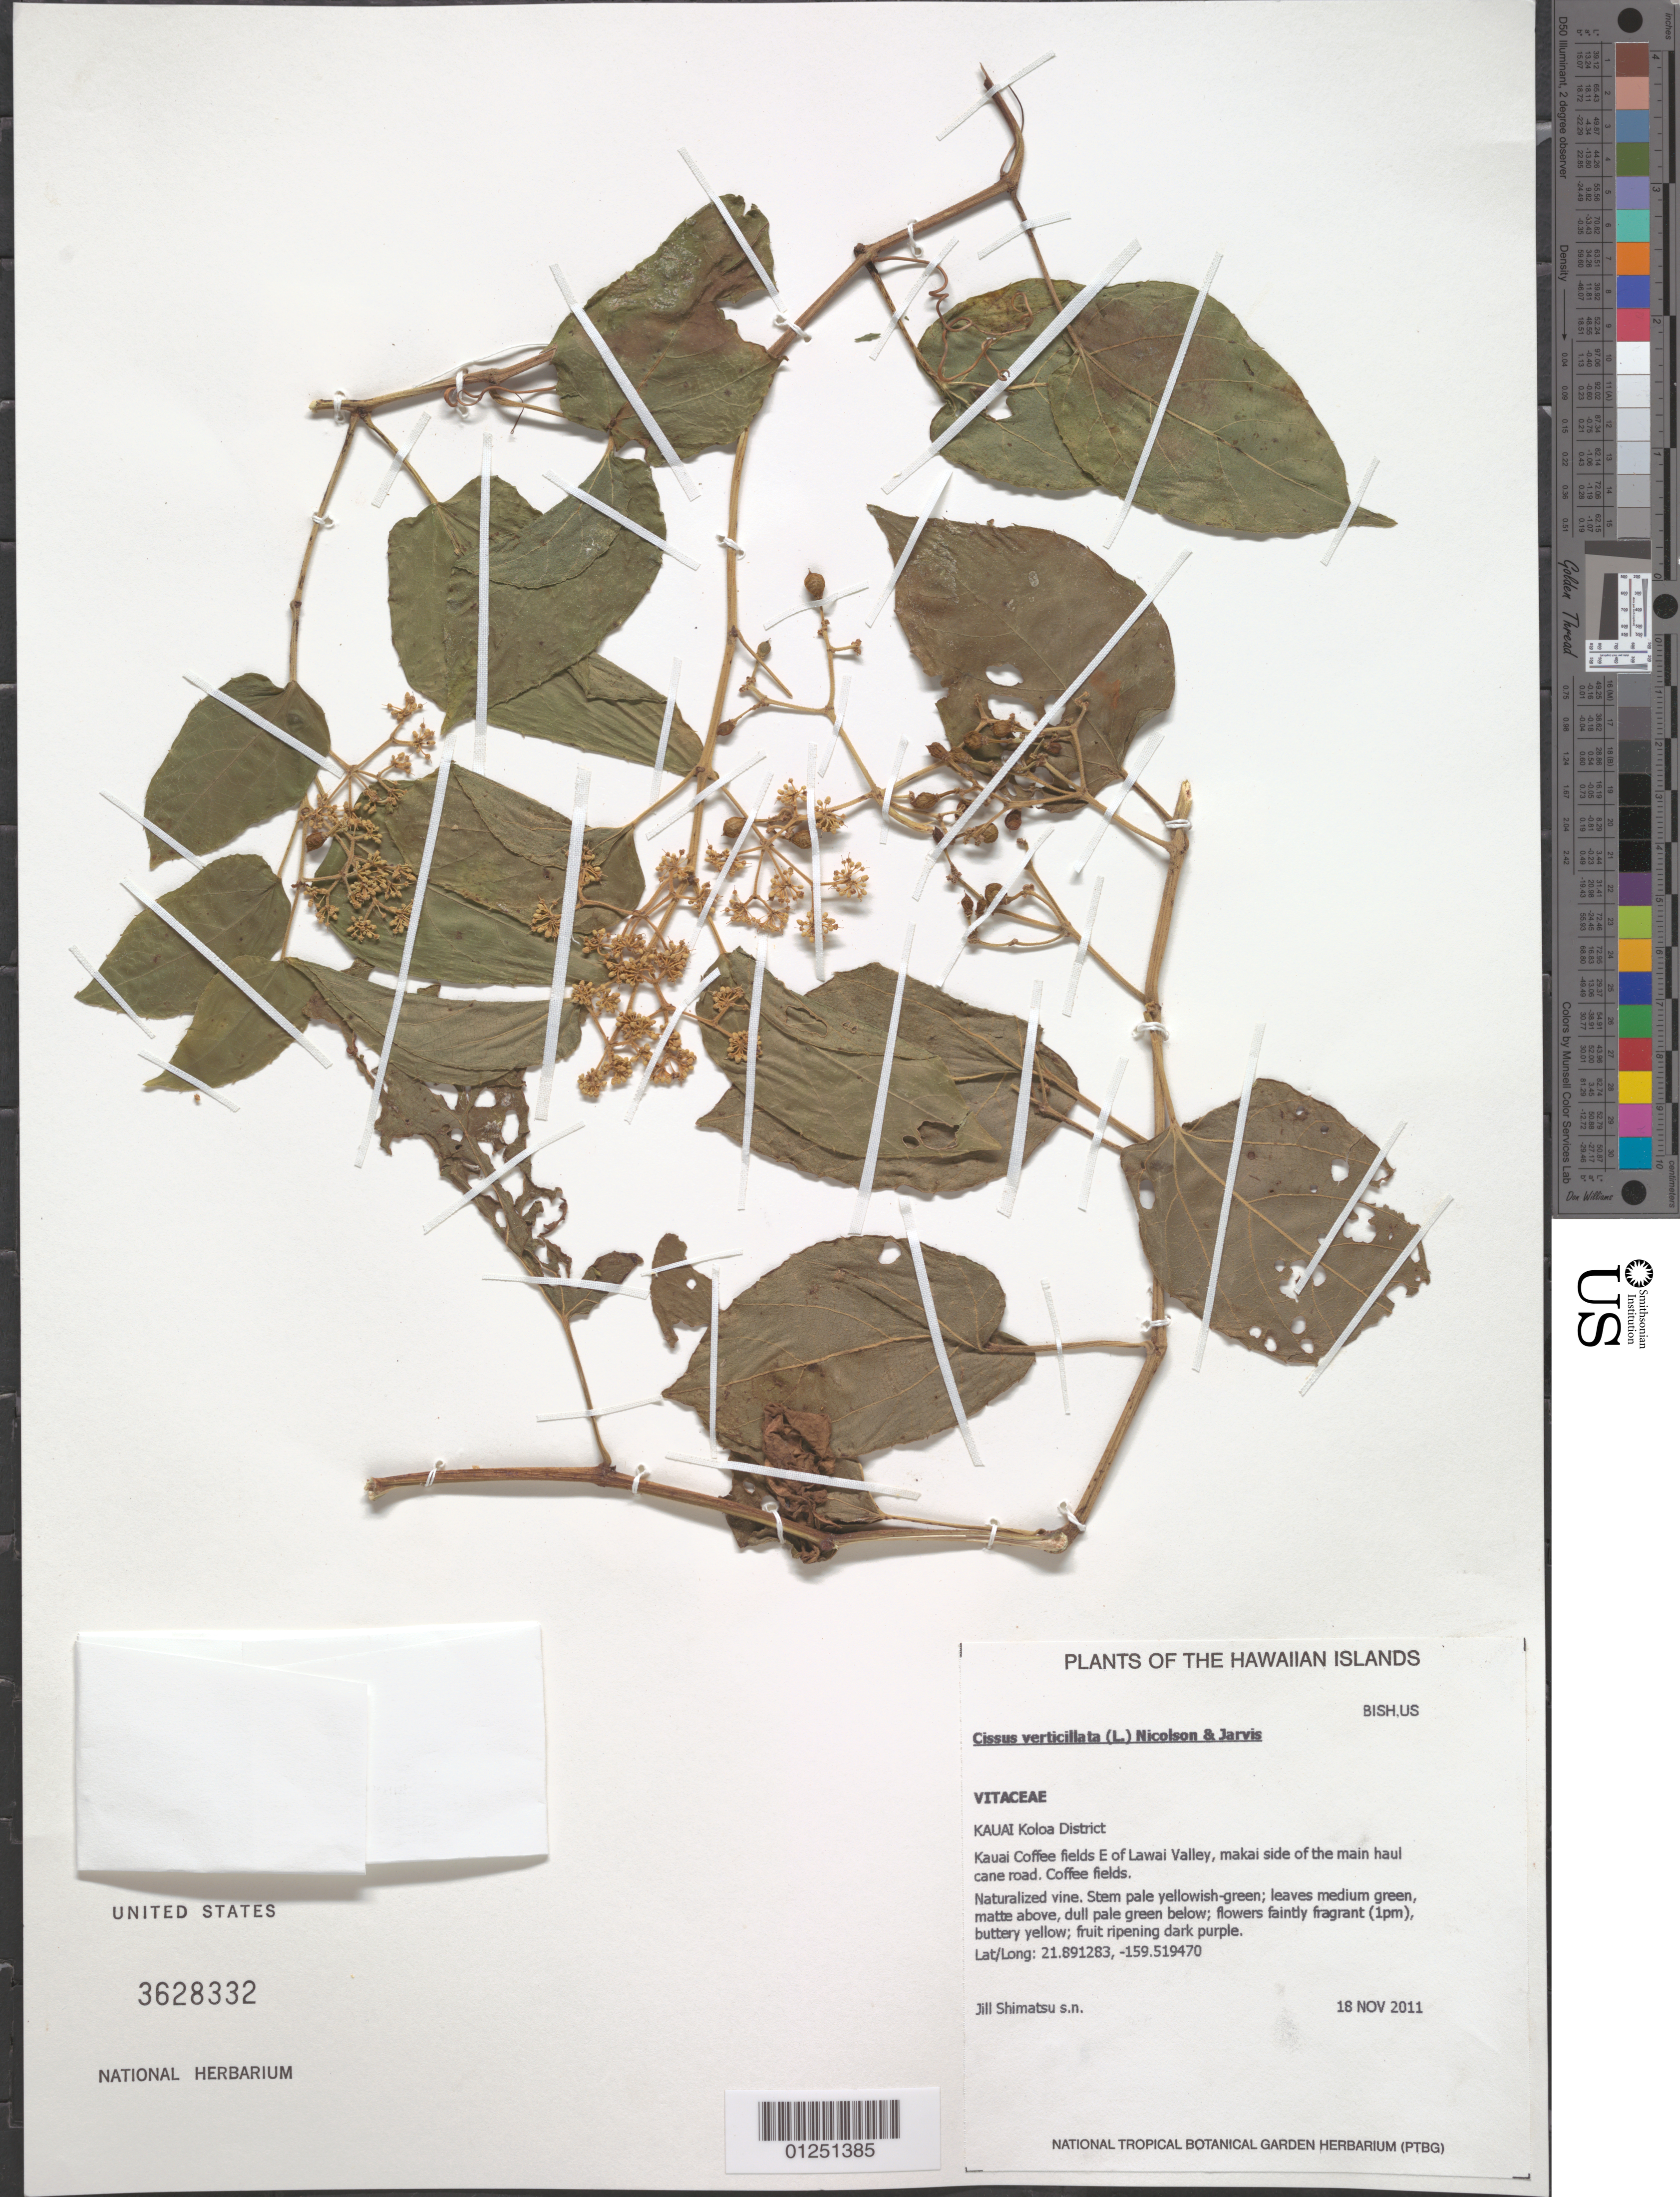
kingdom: Plantae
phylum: Tracheophyta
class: Magnoliopsida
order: Vitales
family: Vitaceae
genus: Cissus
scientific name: Cissus verticillata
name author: (L.) Nicolson & C.E. Jarvis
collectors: J. Shimatsu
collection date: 2011-11-18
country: United States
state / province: Hawaii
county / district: Kauai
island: Kaua'i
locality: Koloa District, Kauai Coffee fields E of Lawai Valley, makai side of the main haul cane road.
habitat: Coffee fields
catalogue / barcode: US 3628332